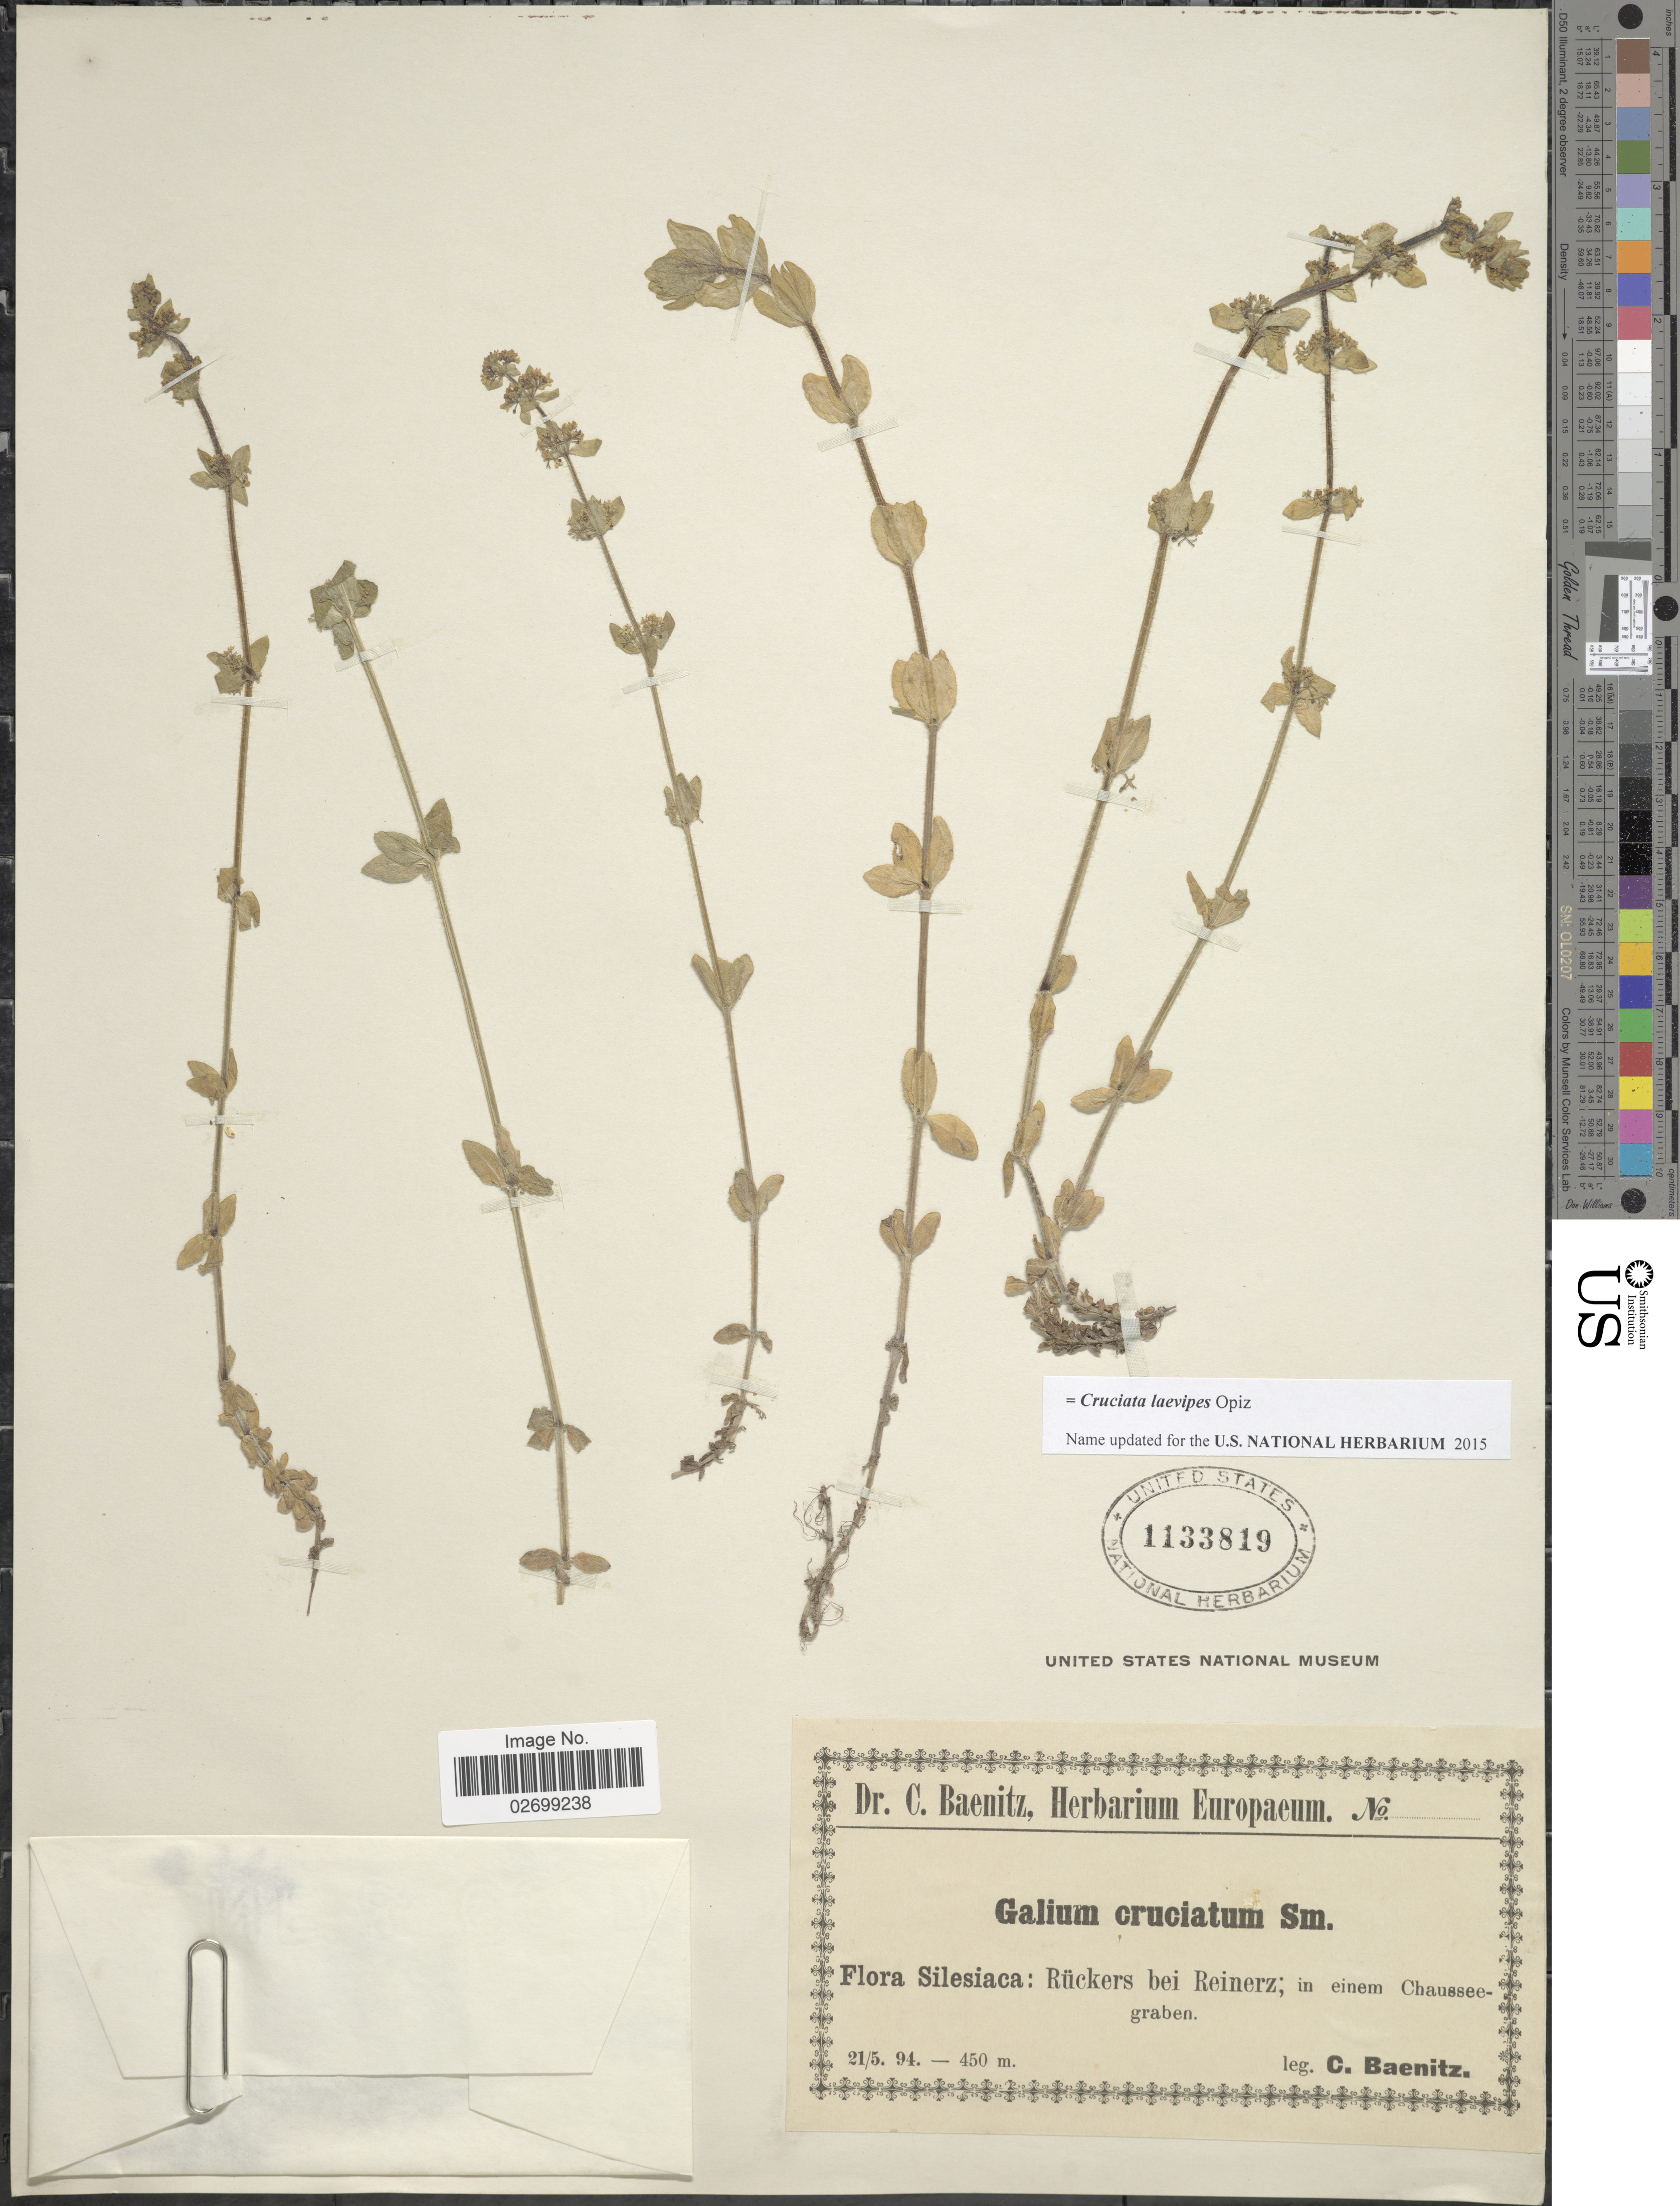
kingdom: Plantae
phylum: Tracheophyta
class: Magnoliopsida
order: Gentianales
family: Rubiaceae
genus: Cruciata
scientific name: Cruciata laevipes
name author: Opiz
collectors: C. G. Baenitz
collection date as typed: Transcribed d/m/y: 21/5/94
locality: Silesiaca: Ruckers bei Reinerz; in einem Chassee-graben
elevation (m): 450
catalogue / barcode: US 1133819